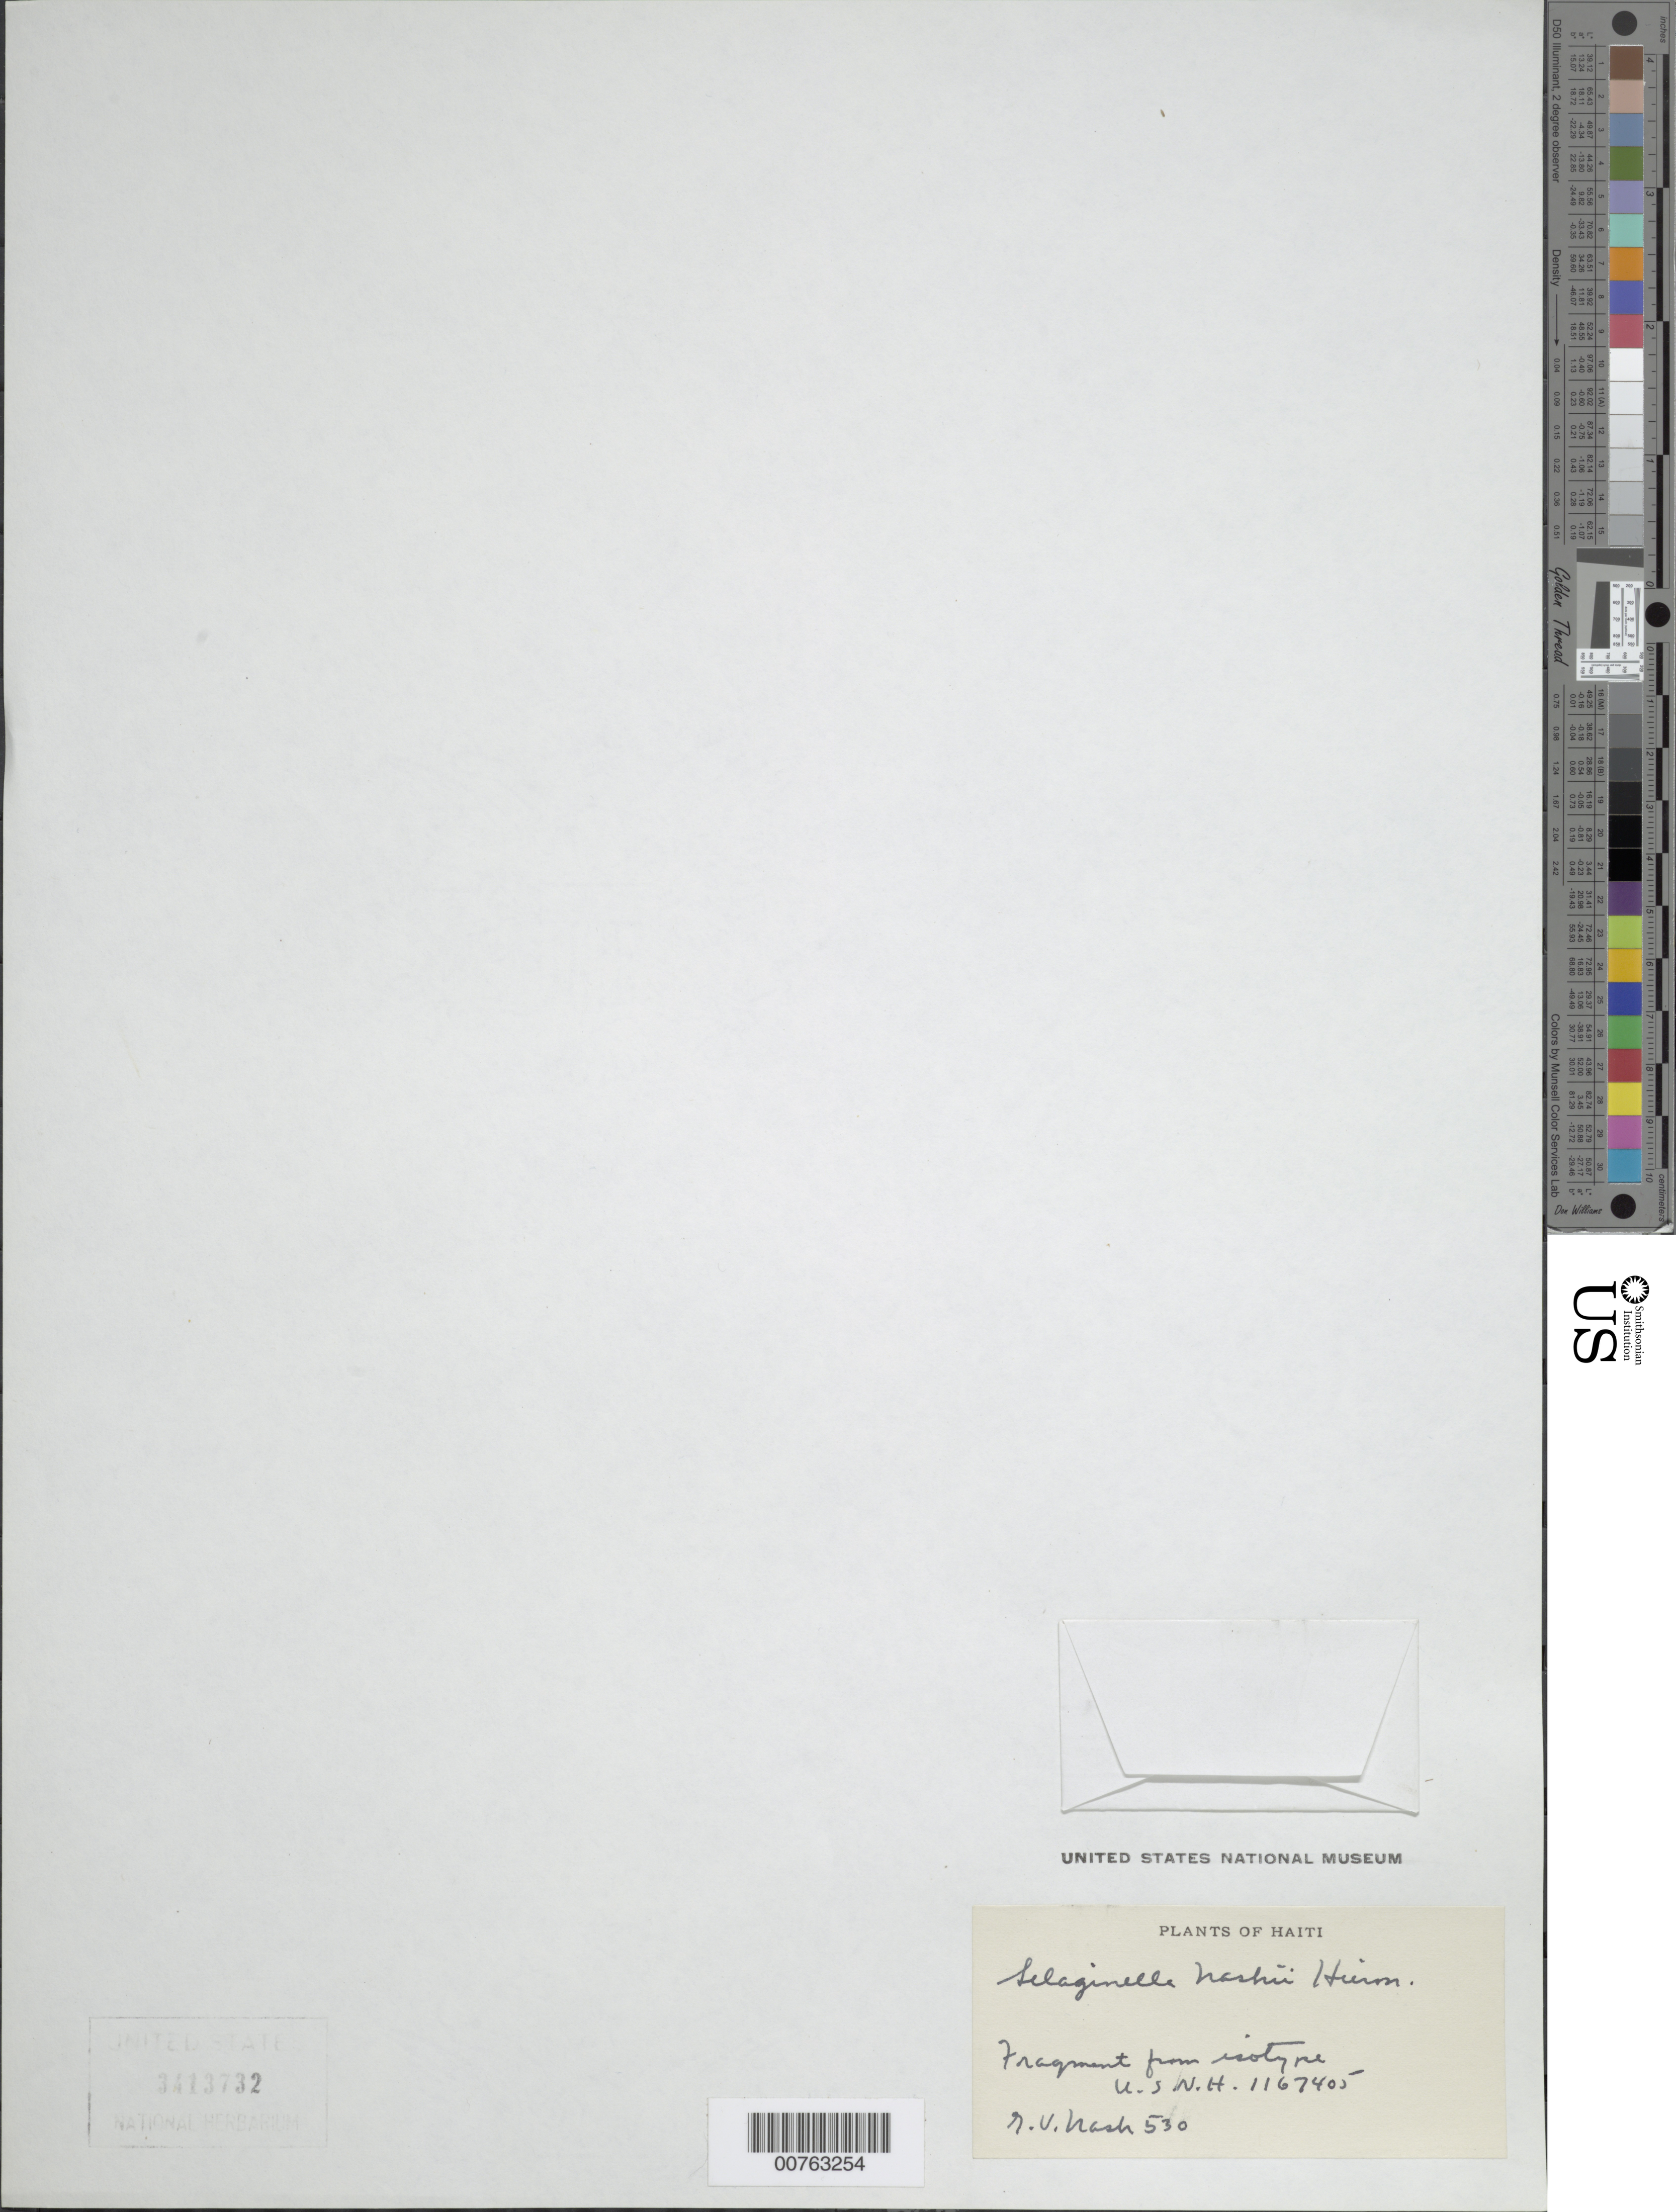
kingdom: Plantae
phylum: Tracheophyta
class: Lycopodiopsida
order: Selaginellales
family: Selaginellaceae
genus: Selaginella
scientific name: Selaginella sp.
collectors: G. V. Nash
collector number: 530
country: Dominican Republic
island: Hispaniola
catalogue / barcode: US 1167405